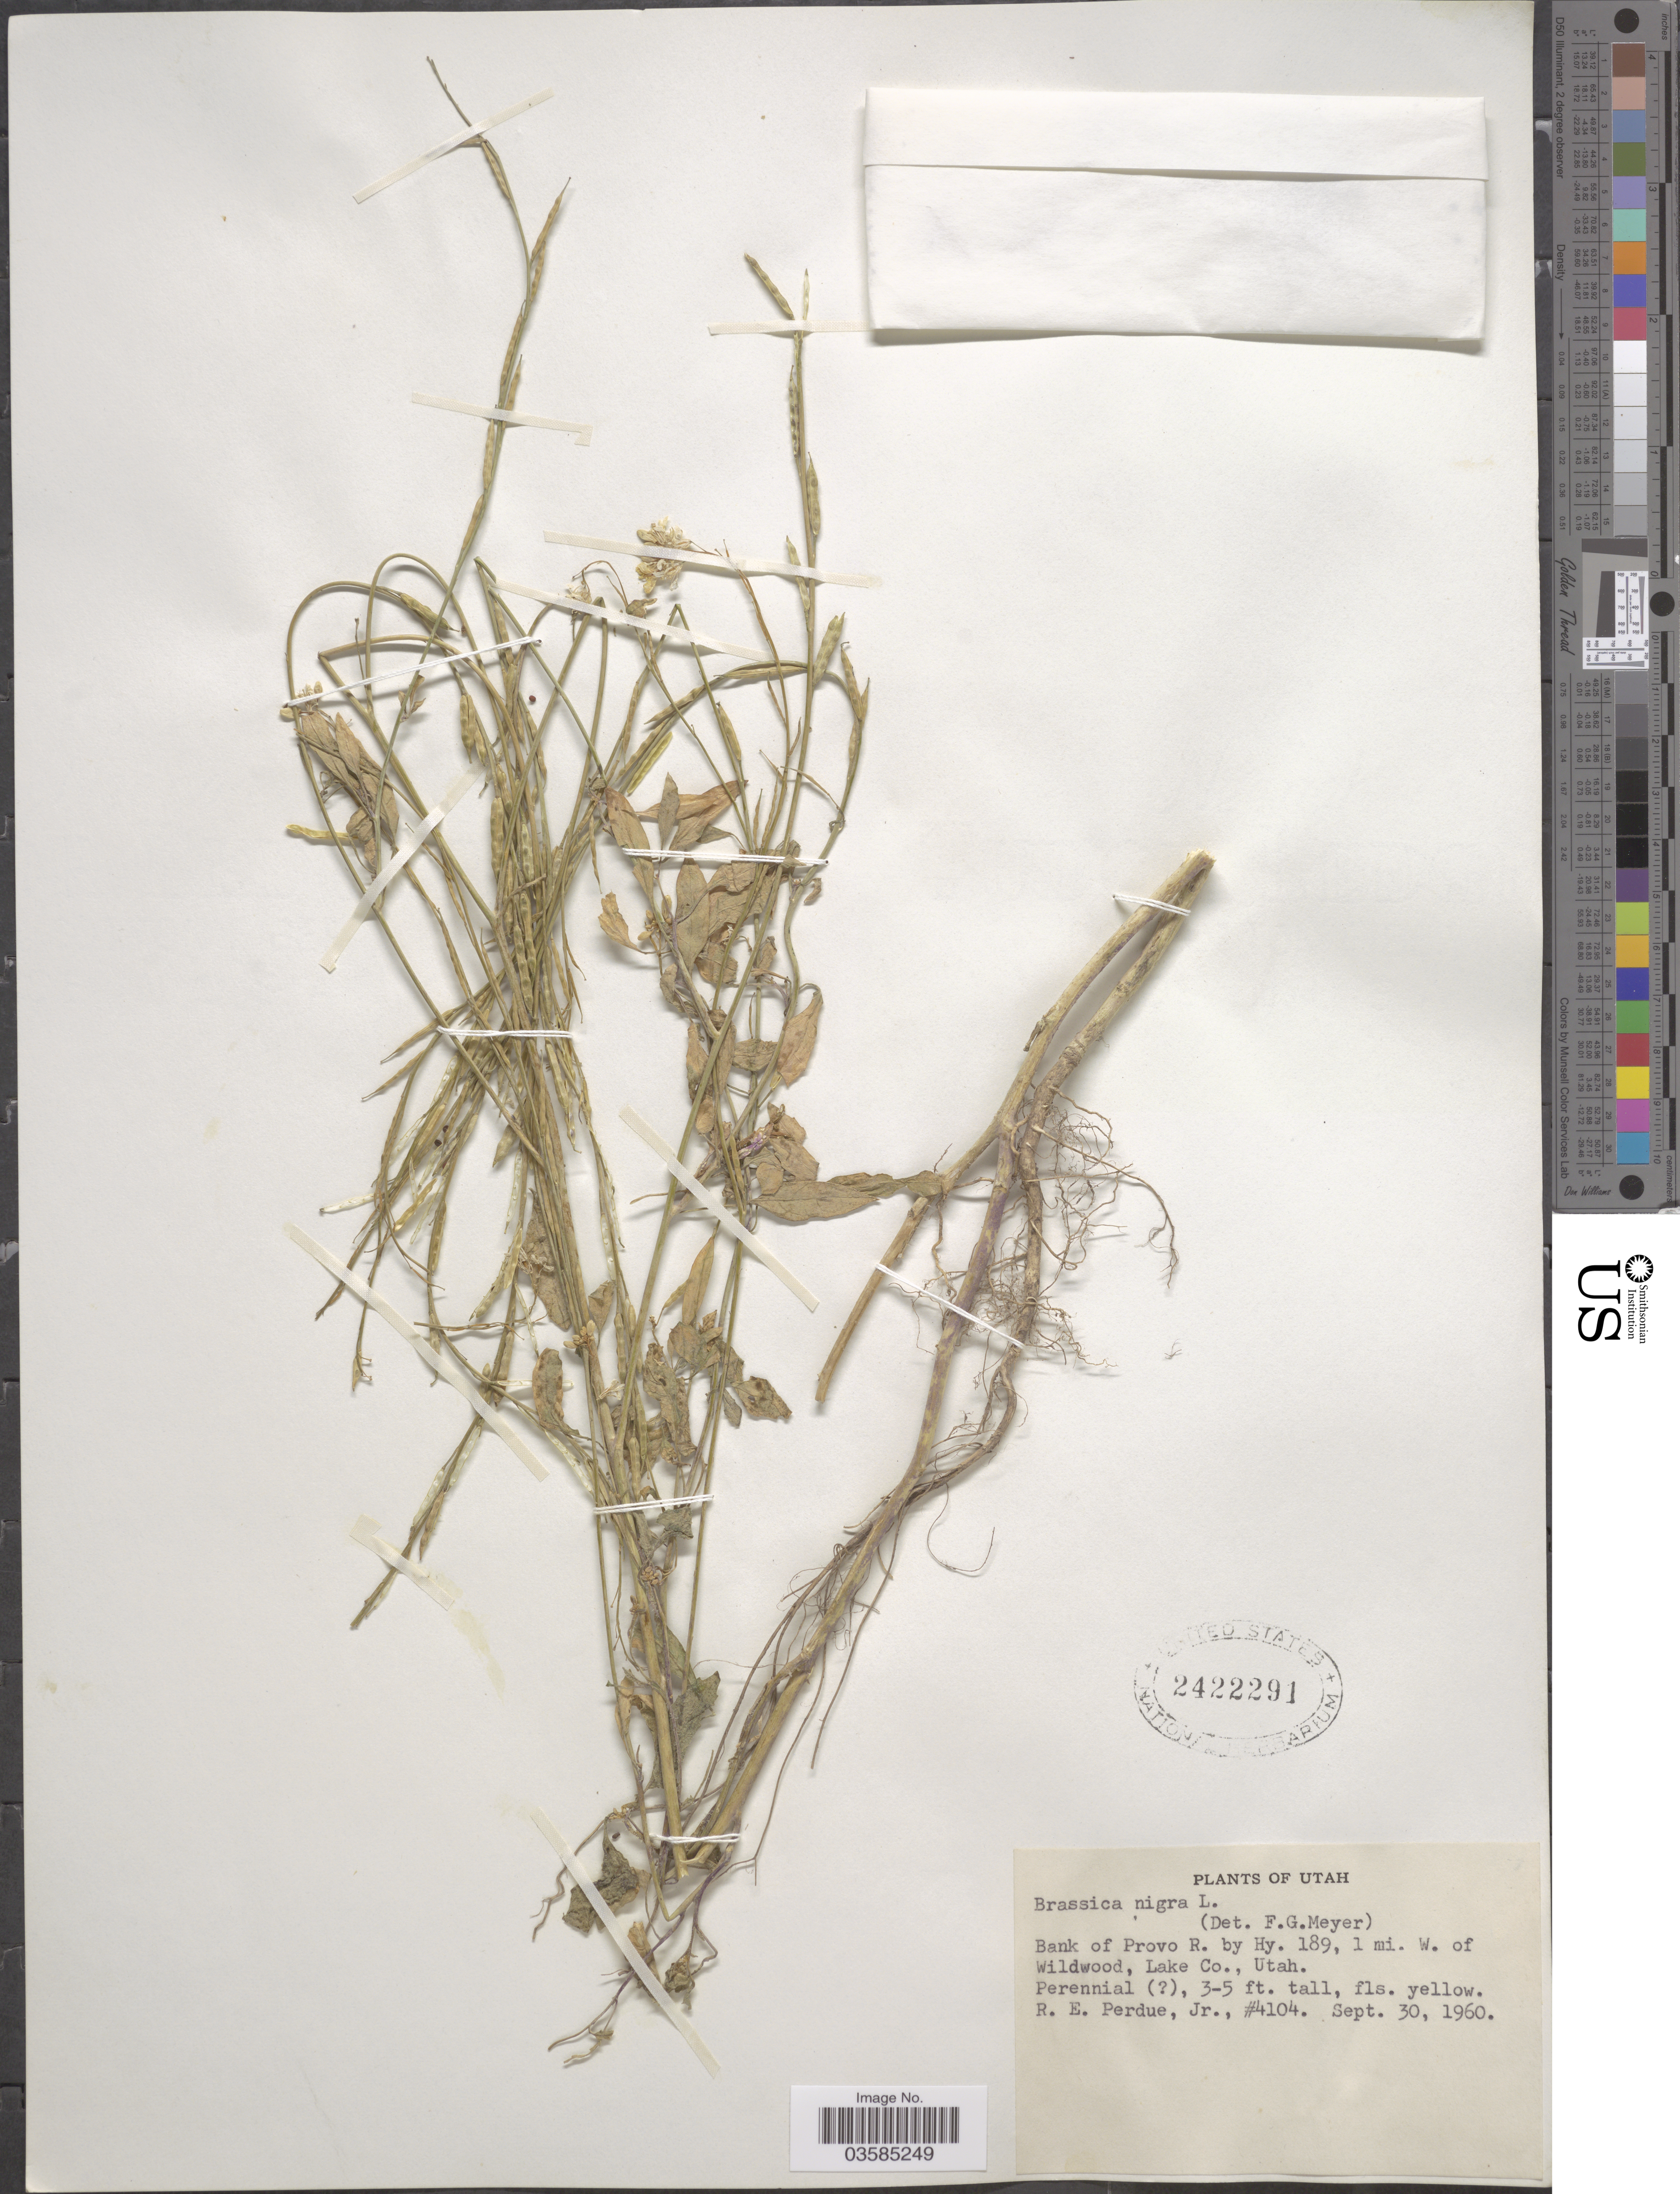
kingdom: Plantae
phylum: Tracheophyta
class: Magnoliopsida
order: Brassicales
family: Brassicaceae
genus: Brassica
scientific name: Brassica nigra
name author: (L.) W.D.J. Koch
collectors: R. E. Perdue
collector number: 4104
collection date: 1960-09-30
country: United States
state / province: Utah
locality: Bank of Provo. R. by Hy. 189, 1 mi. W. of Wildwoord, Lake Co.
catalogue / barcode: US 2422291